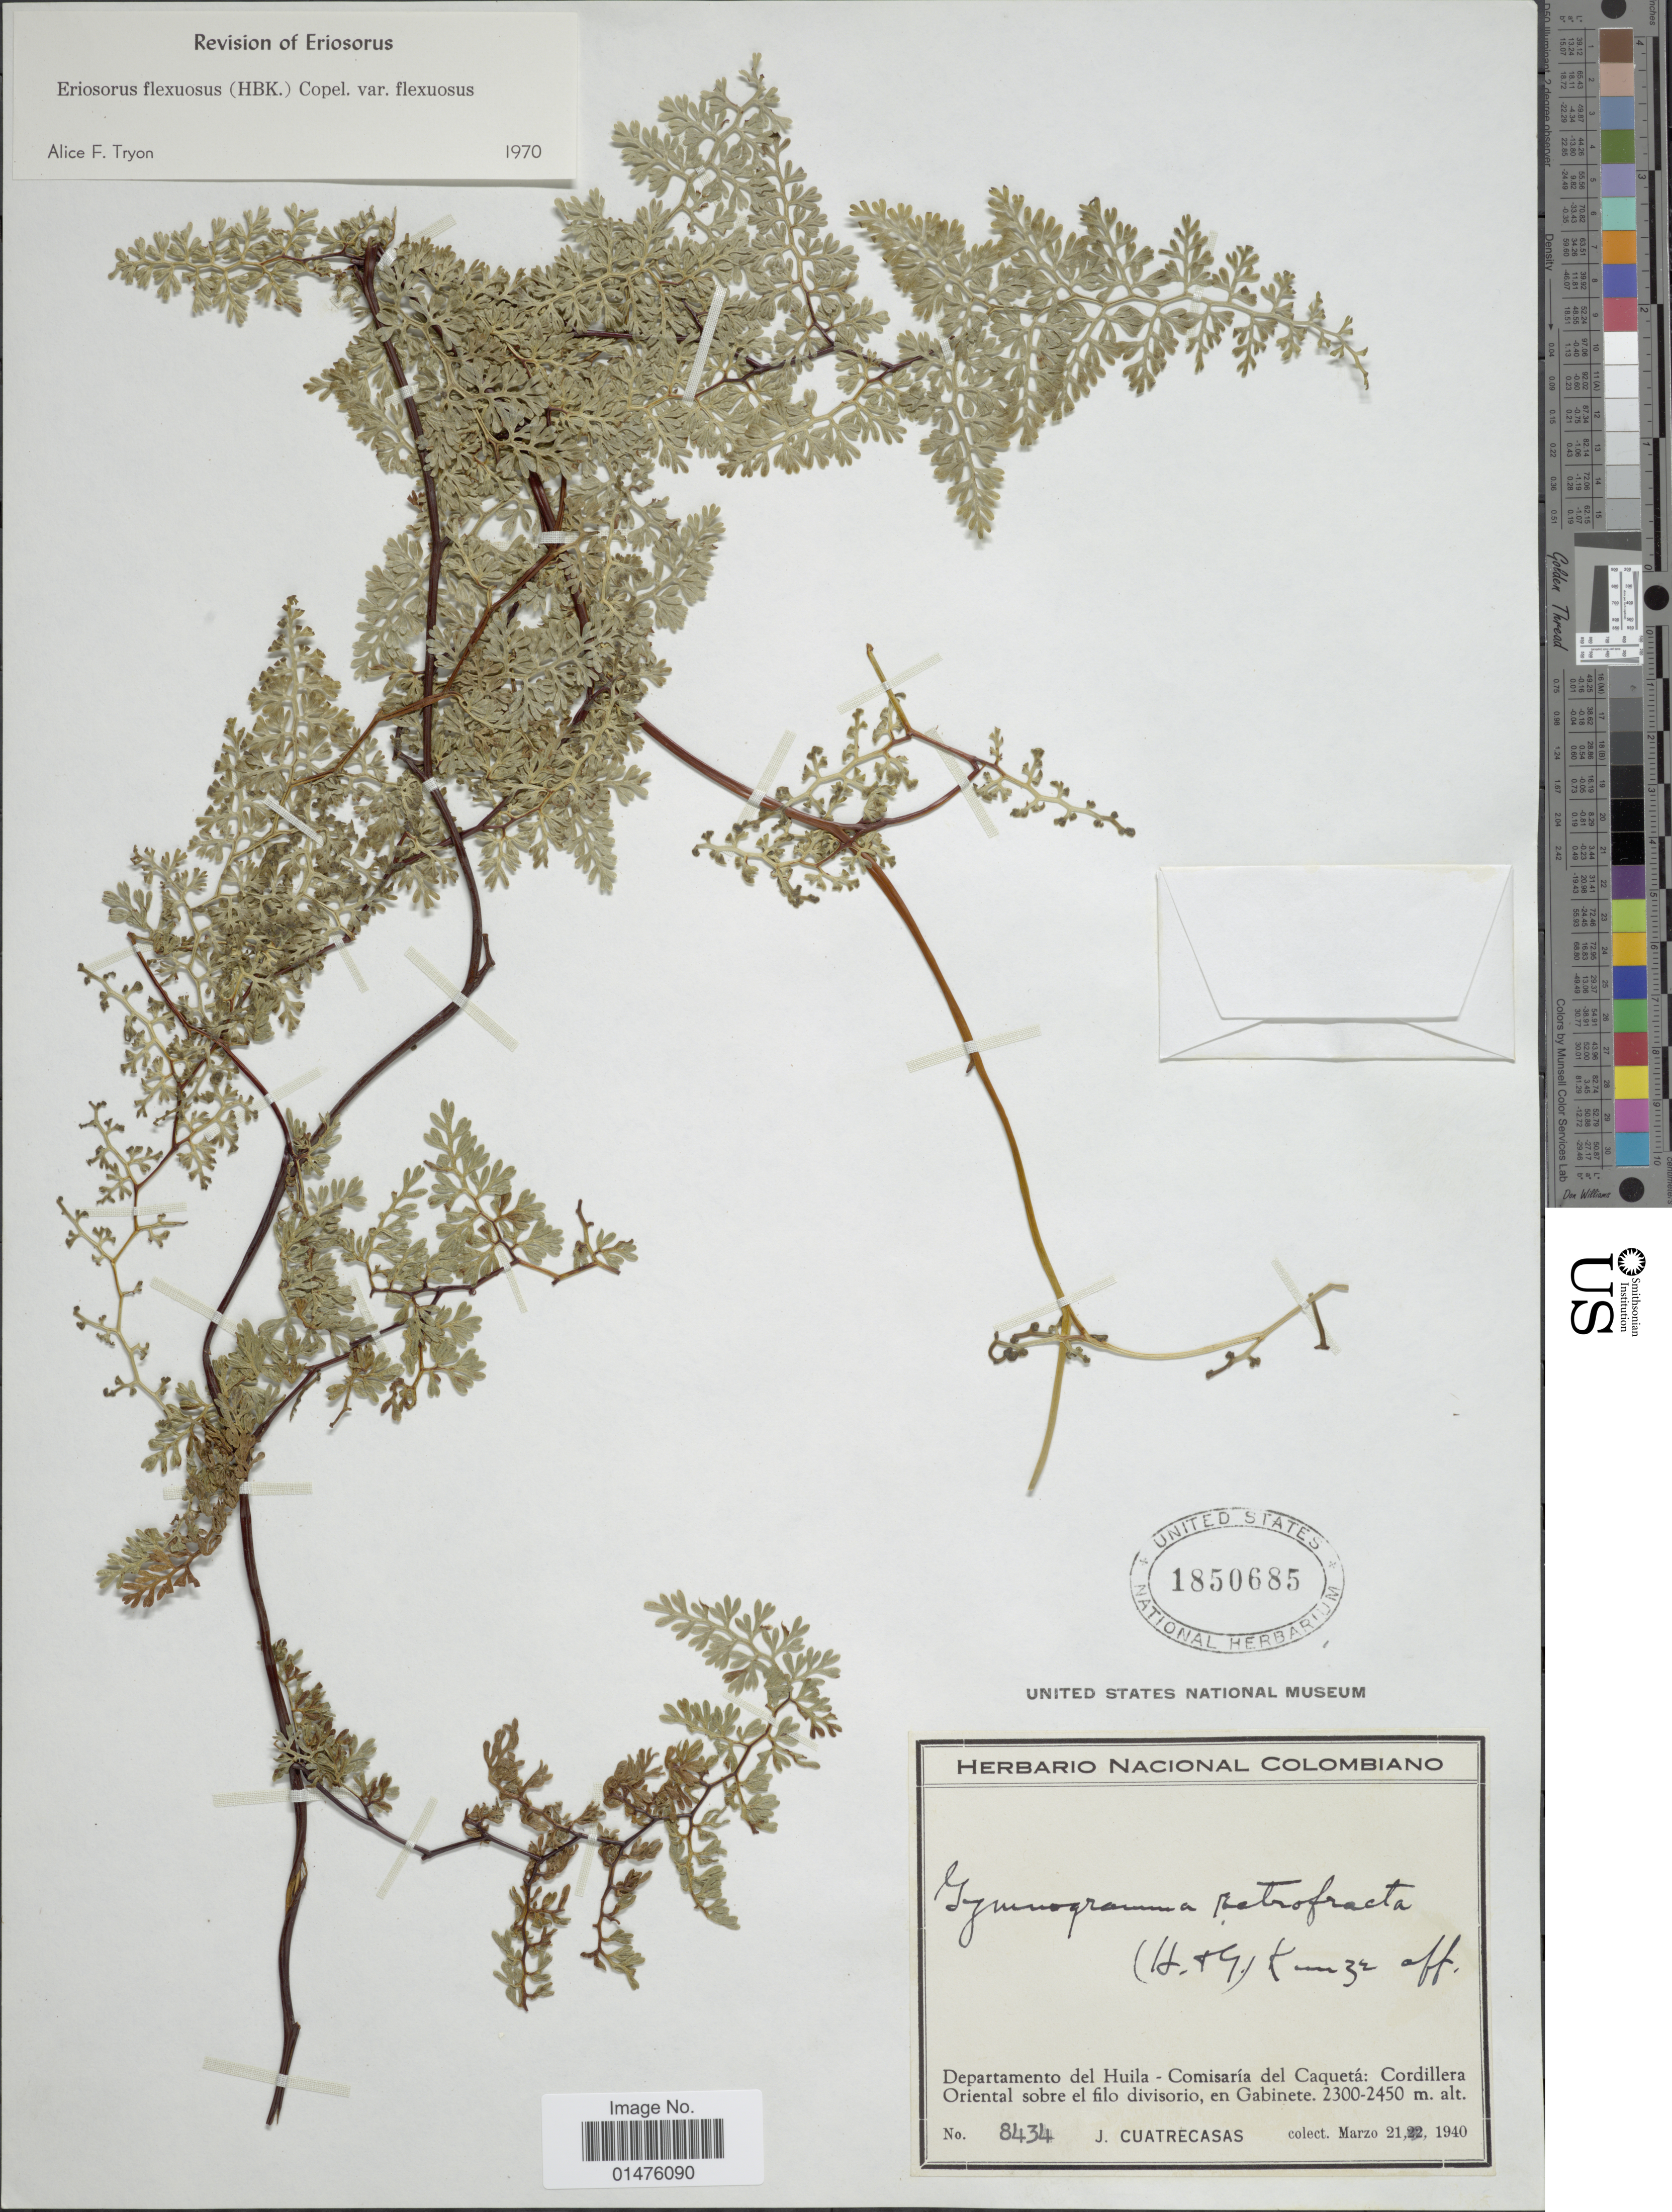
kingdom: Plantae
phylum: Tracheophyta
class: Polypodiopsida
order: Polypodiales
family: Pteridaceae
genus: Jamesonia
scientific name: Jamesonia flexuosa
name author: (Humb. & Bonpl.) Christenh.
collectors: J. Cuatrecasas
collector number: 8434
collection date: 1940-03-21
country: Colombia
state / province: Huila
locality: Departamento del Huila - Comisaría del Caquetá: Cordillera Oriental sobre el filo divisorio, en Gabinete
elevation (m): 2300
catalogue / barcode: US 1850685